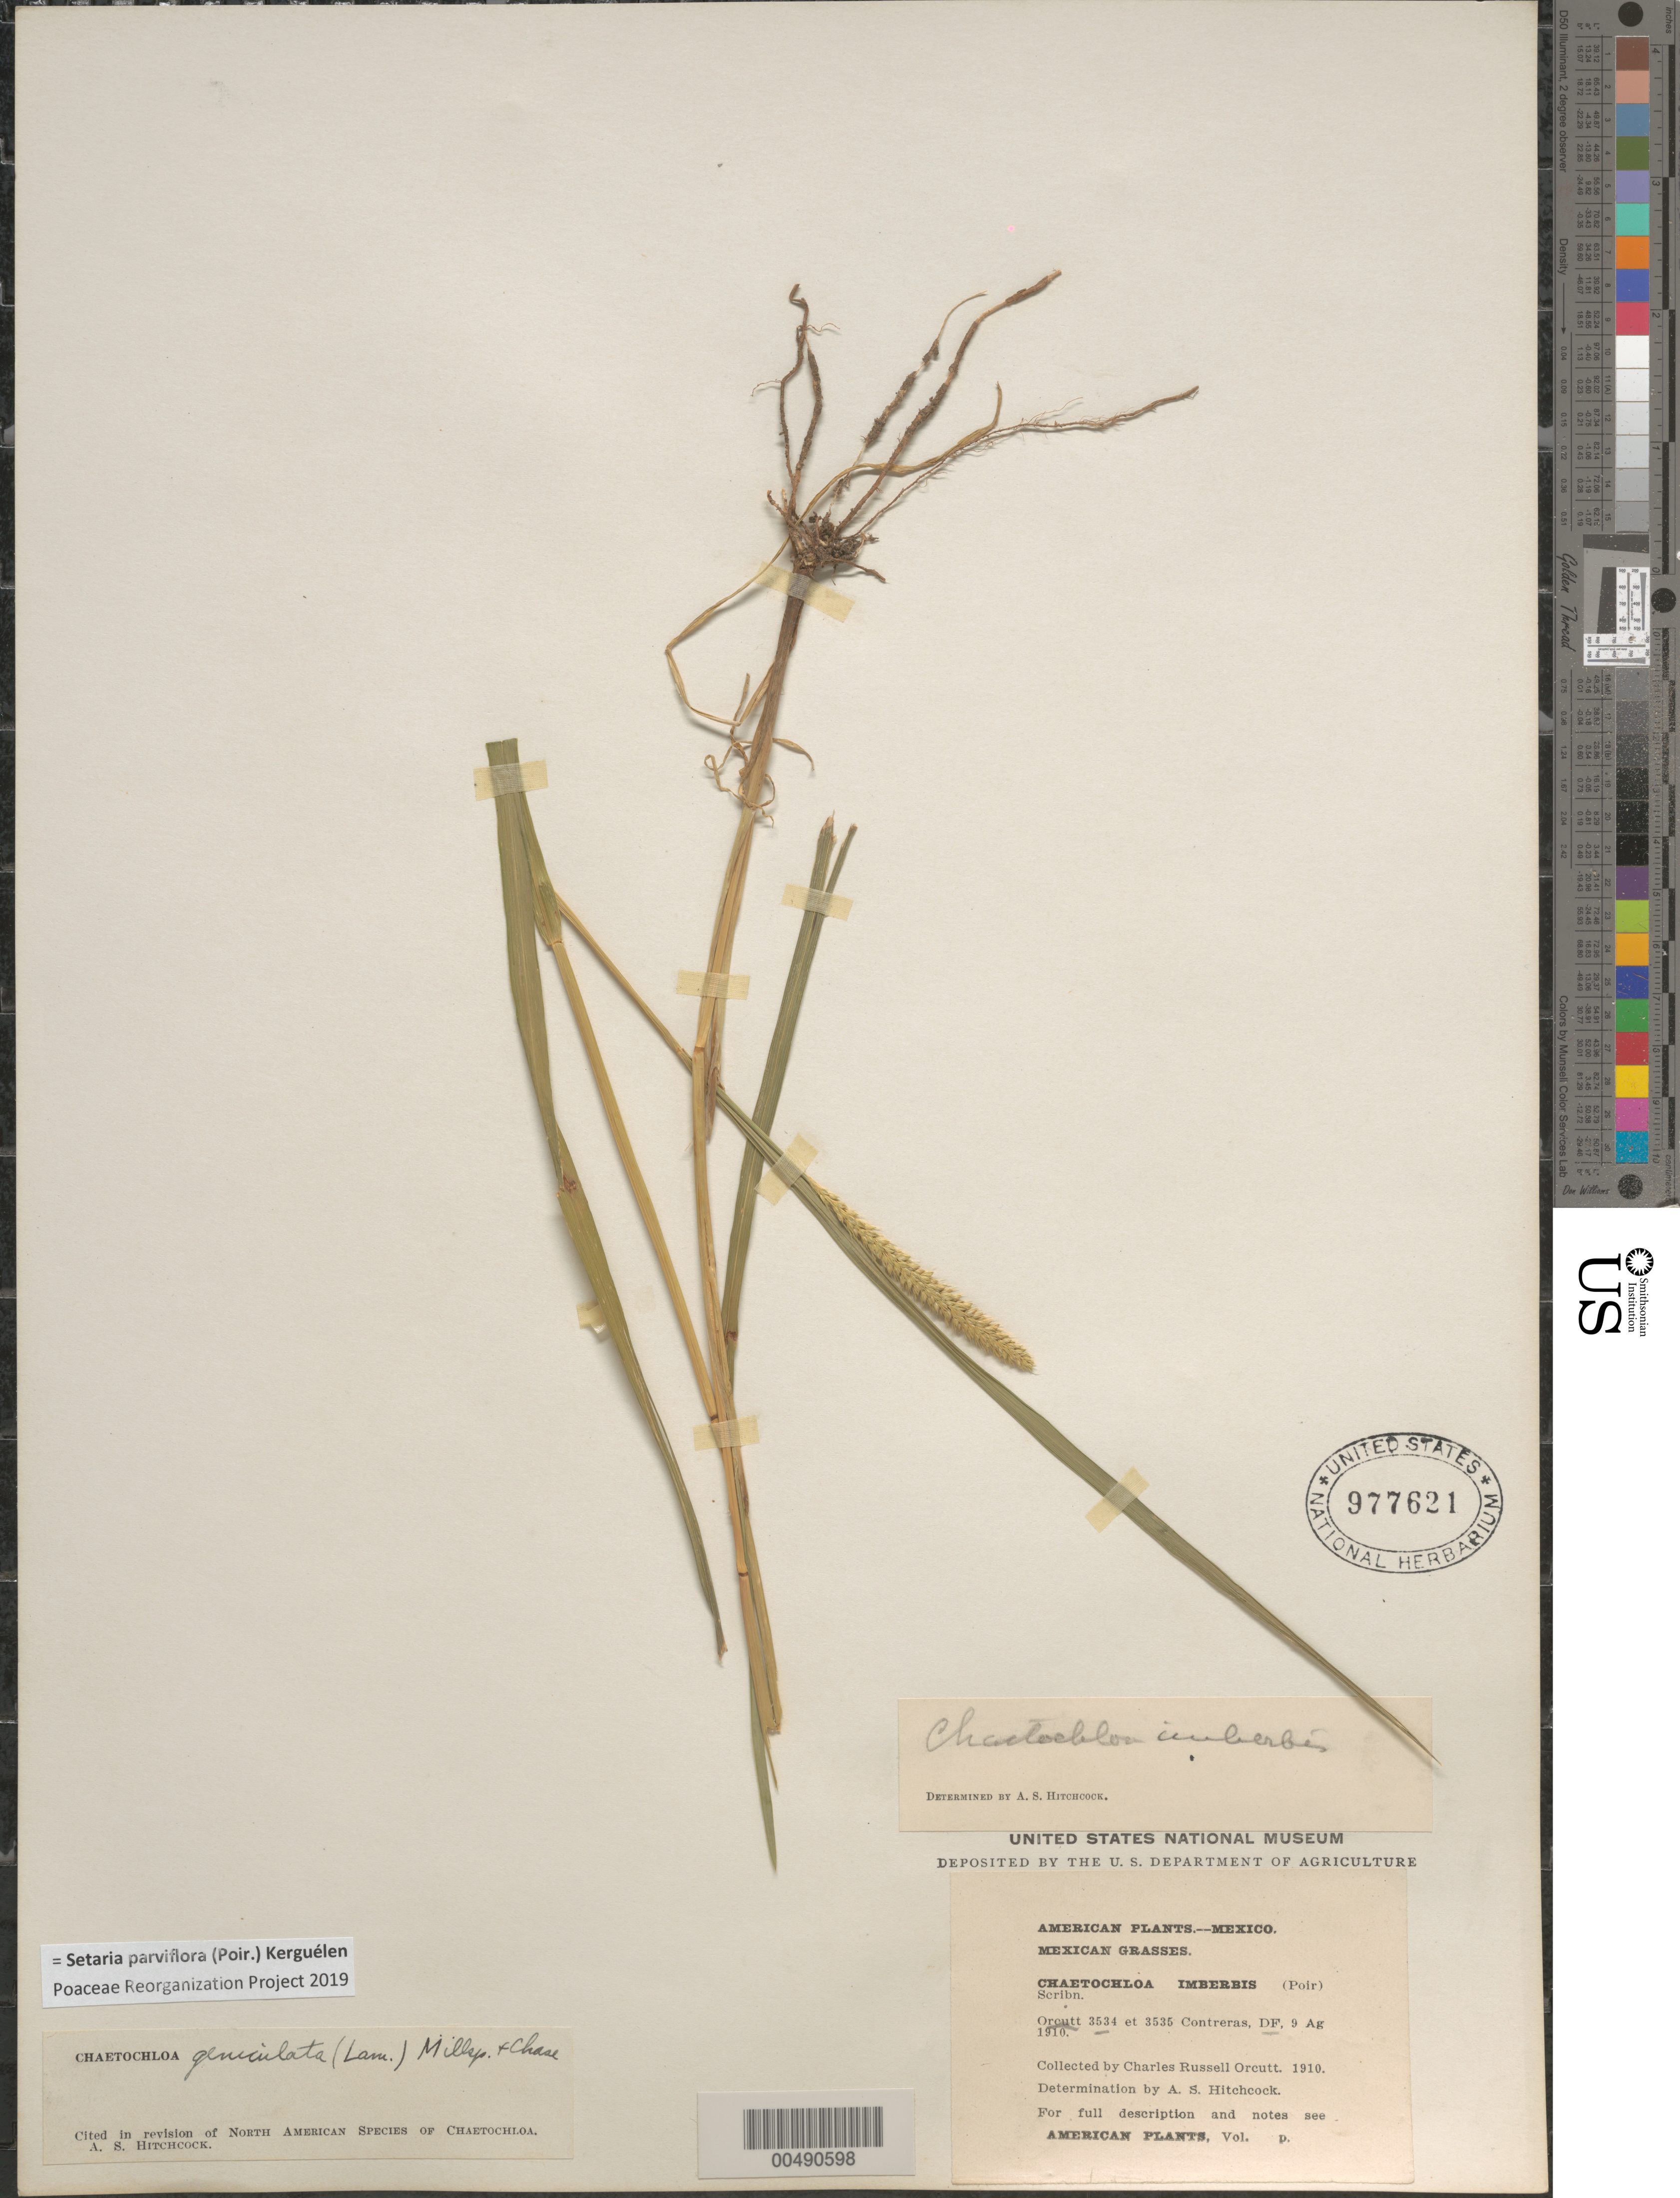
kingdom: Plantae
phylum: Tracheophyta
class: Liliopsida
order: Poales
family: Poaceae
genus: Setaria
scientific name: Setaria parviflora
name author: (Poir.) Kerguélen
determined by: Poaceae Reorganization Project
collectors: C. R. Orcutt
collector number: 3534/3535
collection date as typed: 9 Aug 1910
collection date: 1910-08-09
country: Mexico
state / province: Distrito Federal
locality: Contreras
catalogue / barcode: US 977621